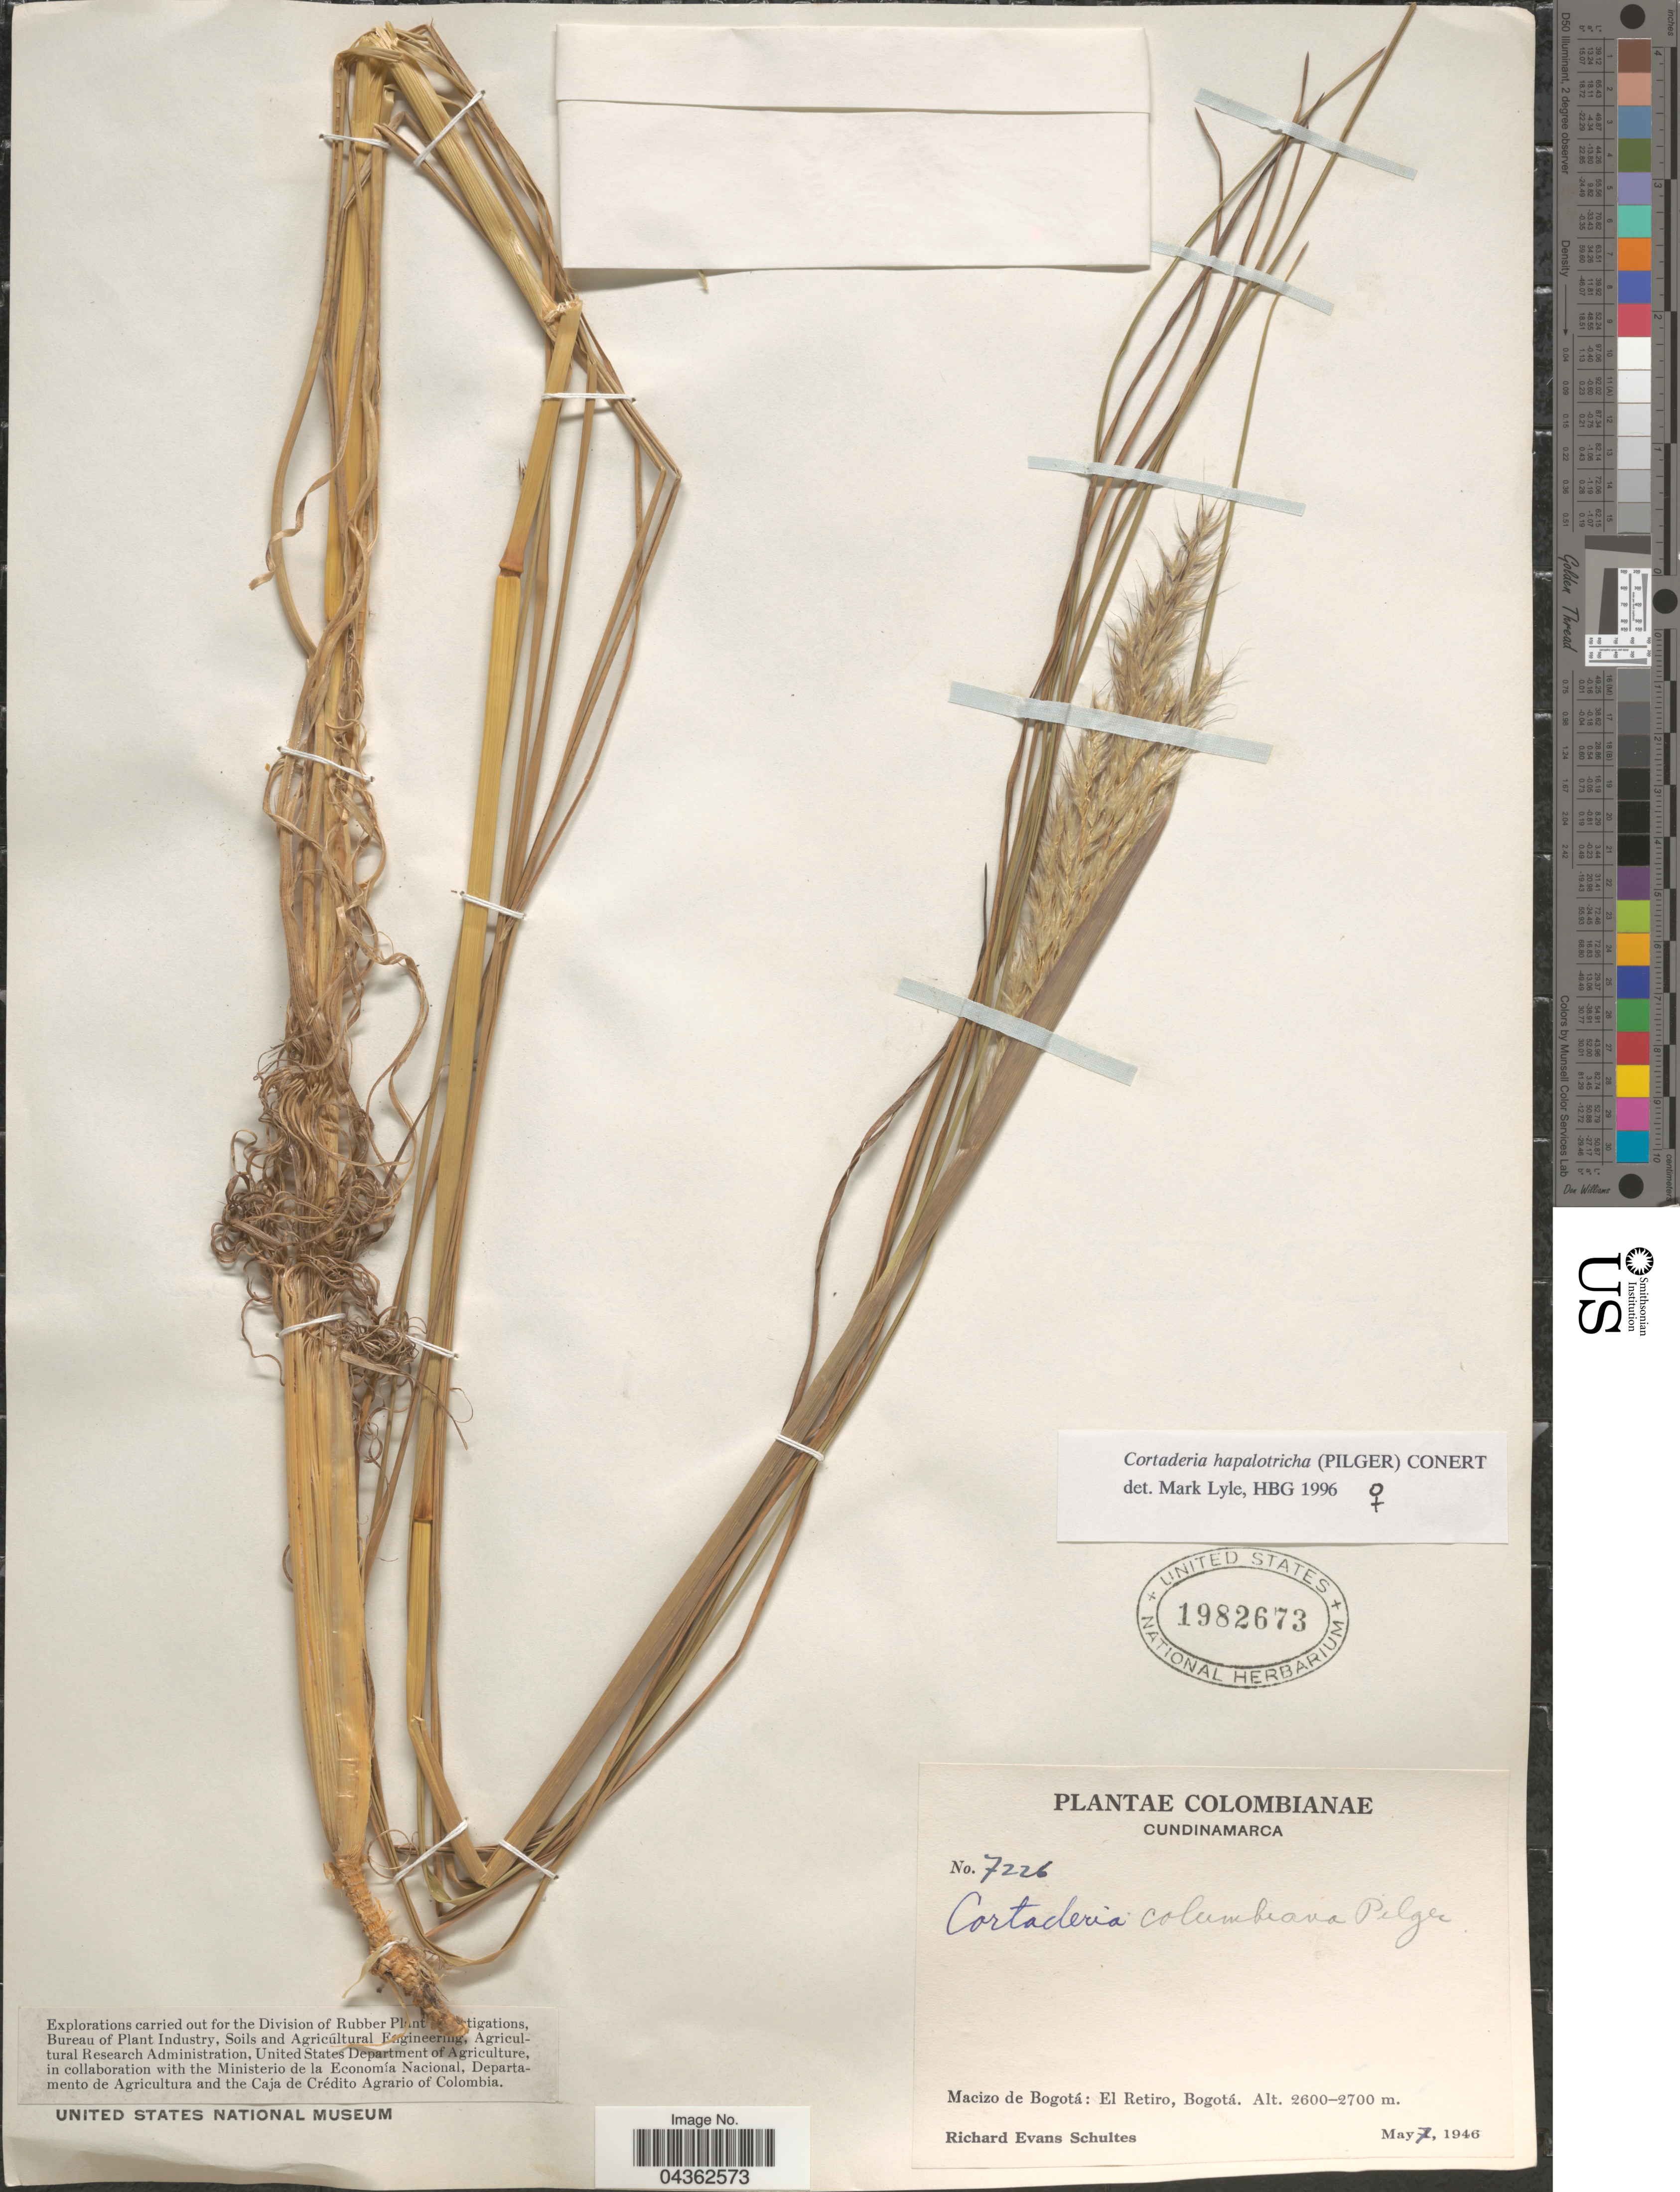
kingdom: Plantae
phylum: Tracheophyta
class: Liliopsida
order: Poales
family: Poaceae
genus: Cortaderia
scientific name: Cortaderia hapalotricha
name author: (Pilg.) Conert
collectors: R. E. Schultes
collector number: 7226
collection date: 1946-05-07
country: Colombia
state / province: Cundinamarca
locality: Macizo de Bogotá: El Retiro, Bogotá.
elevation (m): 2600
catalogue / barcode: US 1982673